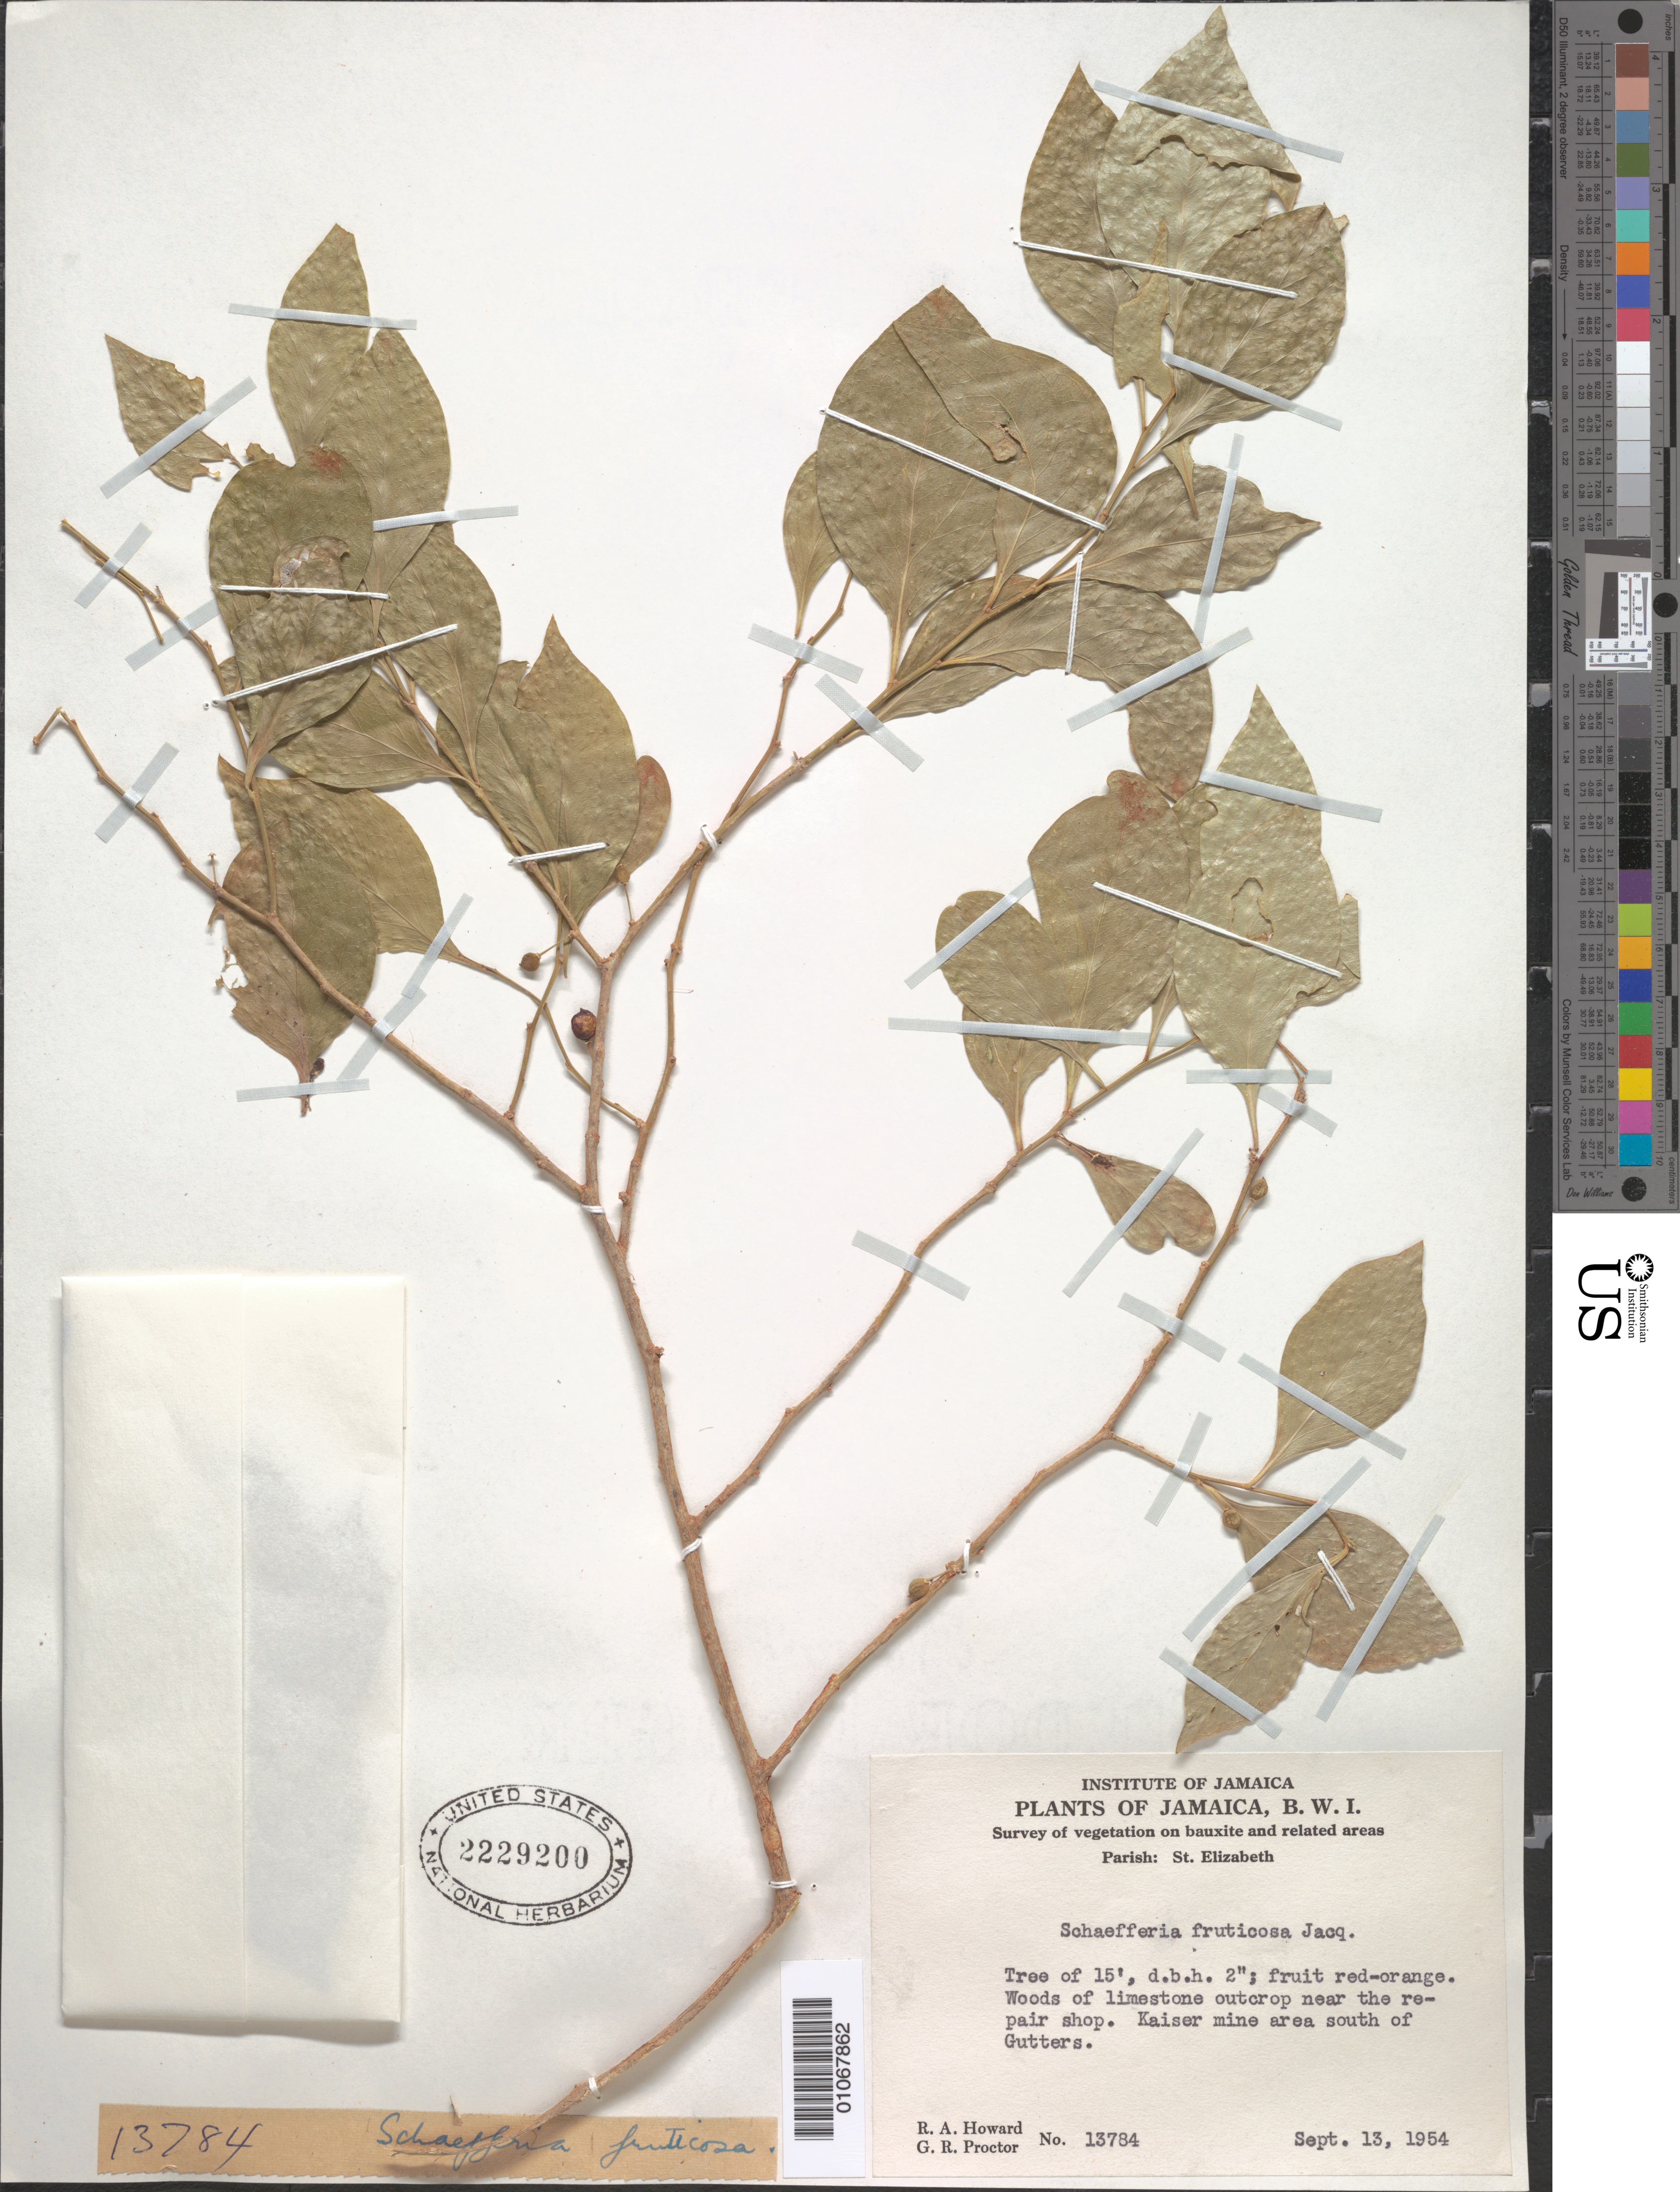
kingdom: Plantae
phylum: Tracheophyta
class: Magnoliopsida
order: Celastrales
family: Celastraceae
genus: Schaefferia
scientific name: Schaefferia frutescens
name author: Jacq.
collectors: R. A. Howard & G. R. Proctor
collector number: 13784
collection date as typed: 13 Sep 1954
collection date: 1954-09-13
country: Jamaica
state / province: Saint Elizabeth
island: Jamaica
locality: Woods of limestone outcrop near the repair shop. Kaiser area south of Gutters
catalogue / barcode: US 2229200